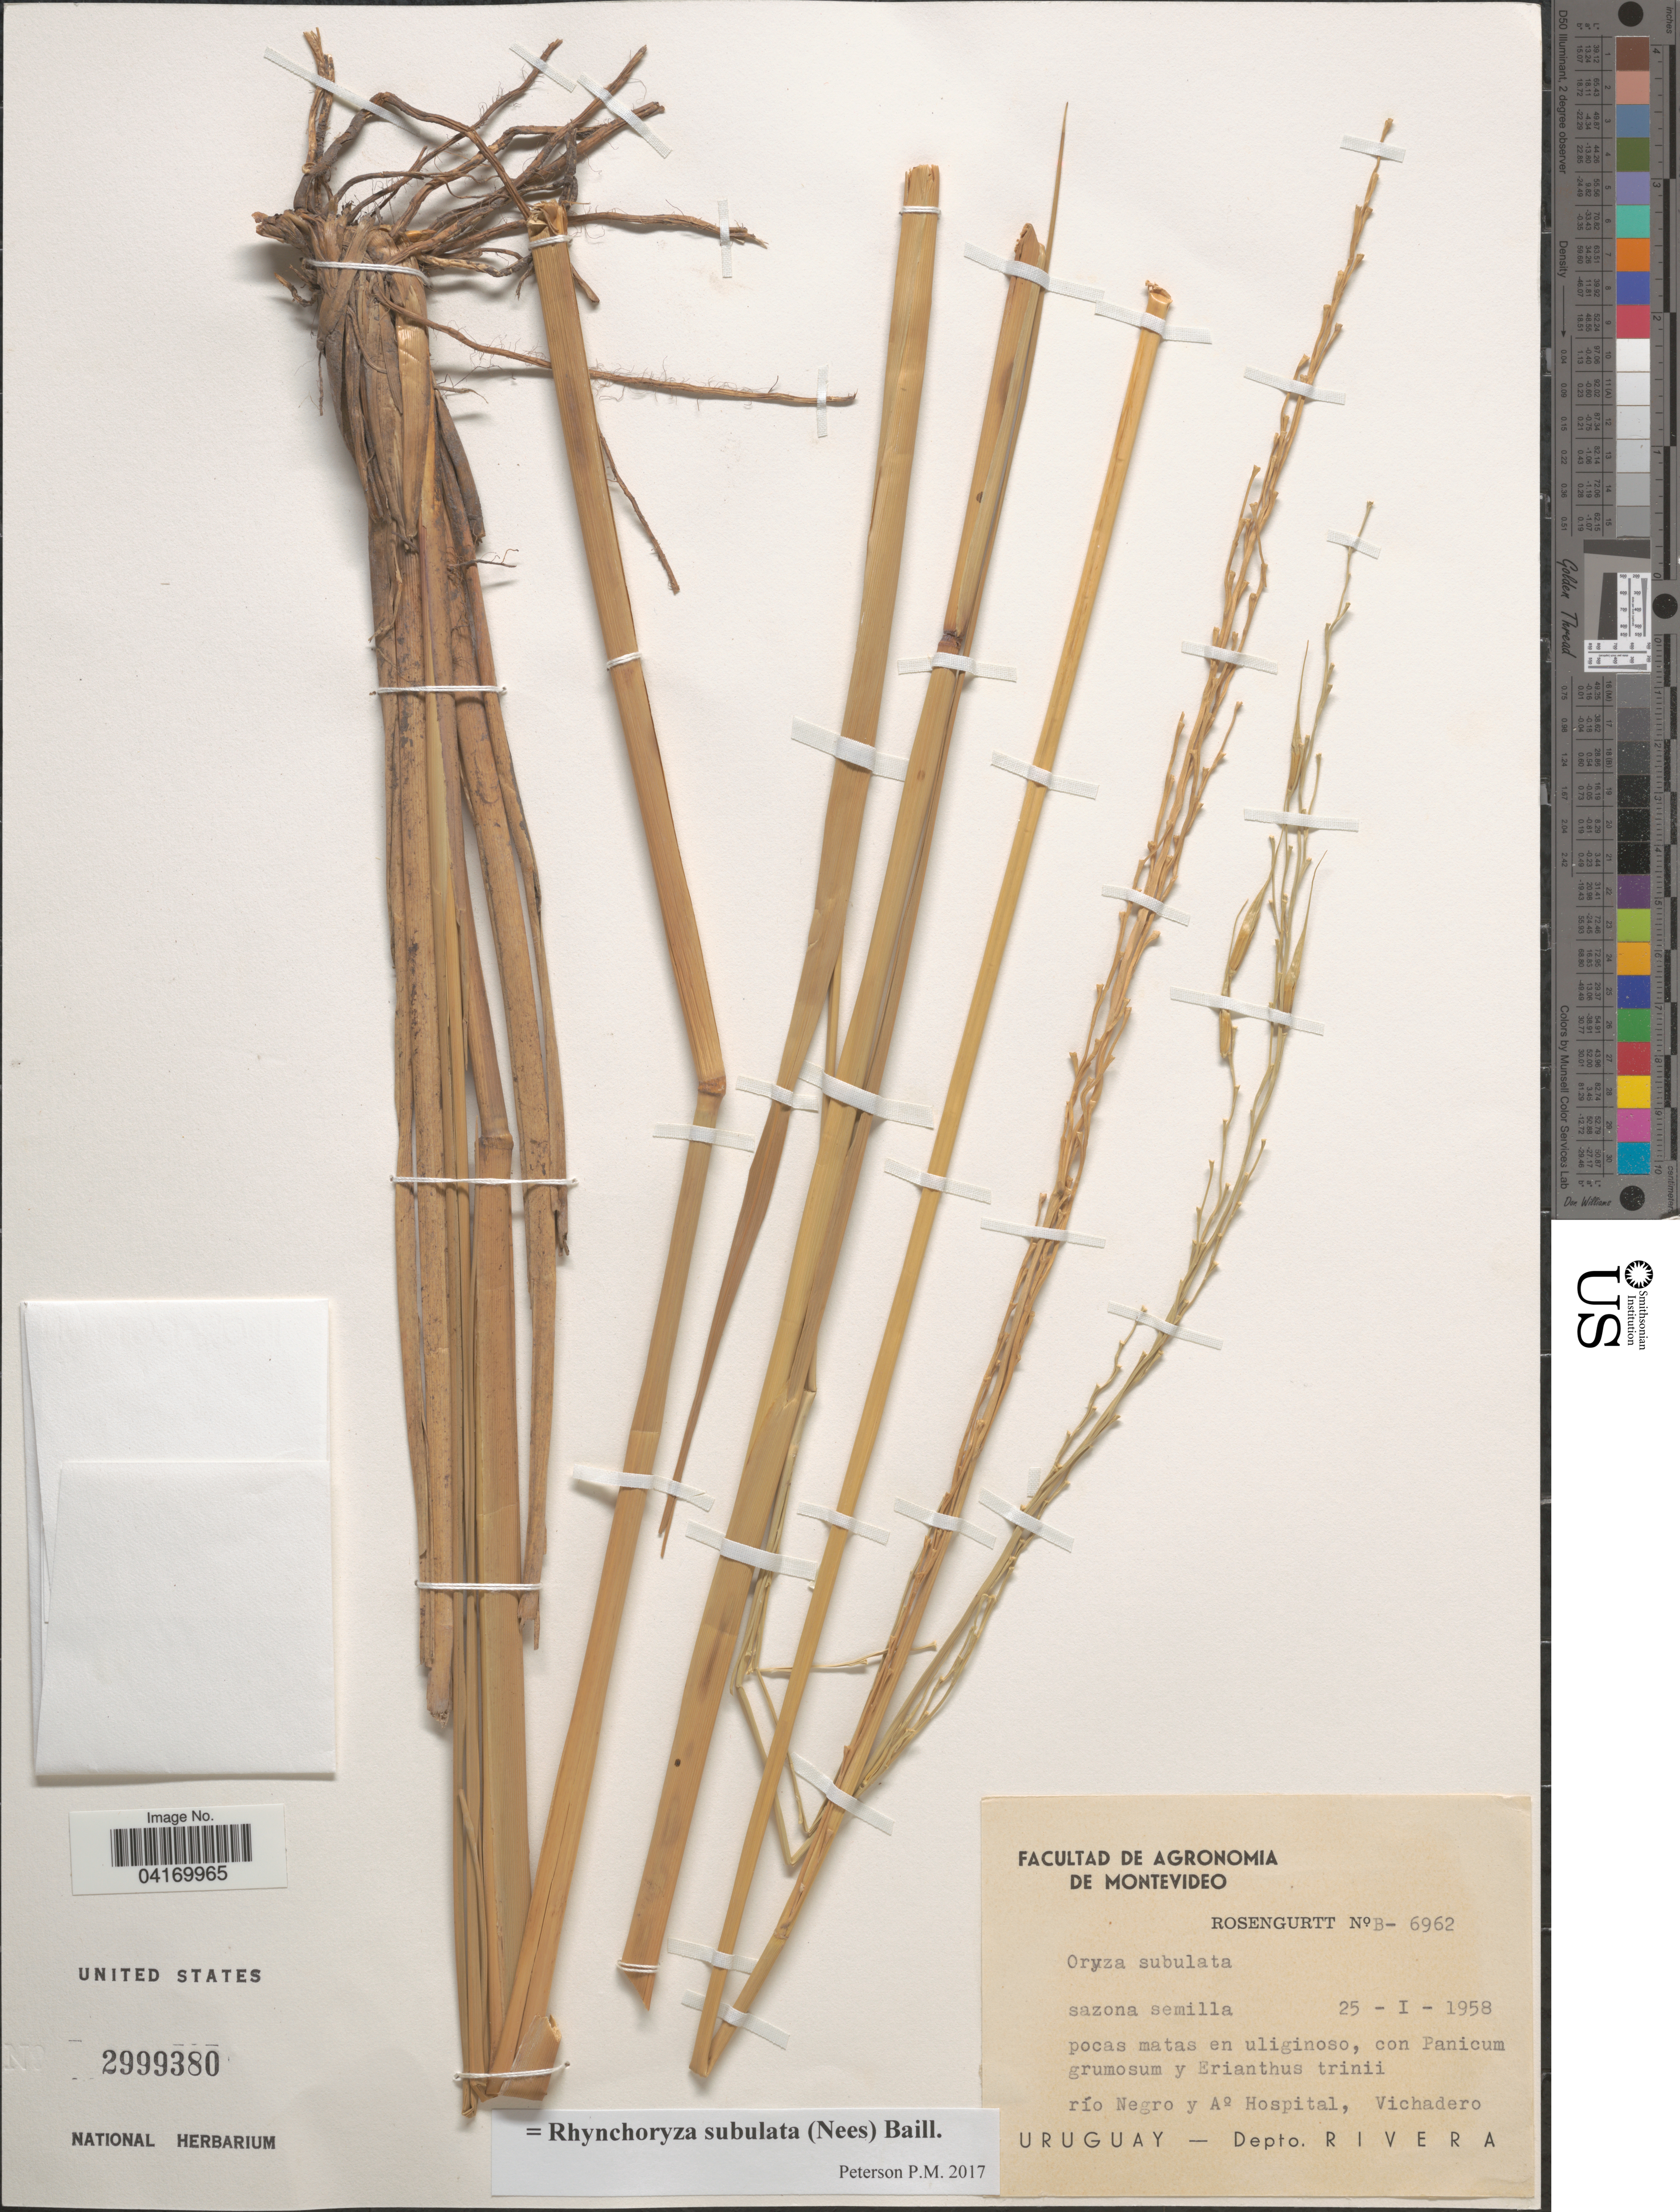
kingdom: Plantae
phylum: Tracheophyta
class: Liliopsida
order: Poales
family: Poaceae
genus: Rhynchoryza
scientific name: Rhynchoryza subulata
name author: (Nees) Baill.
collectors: Rosengurtt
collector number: B-6962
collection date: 1958-01-25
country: Uruguay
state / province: Rivera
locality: Río Negro y A° Hospital, Vichadero. Depto. Rivera.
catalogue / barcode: US 2999380